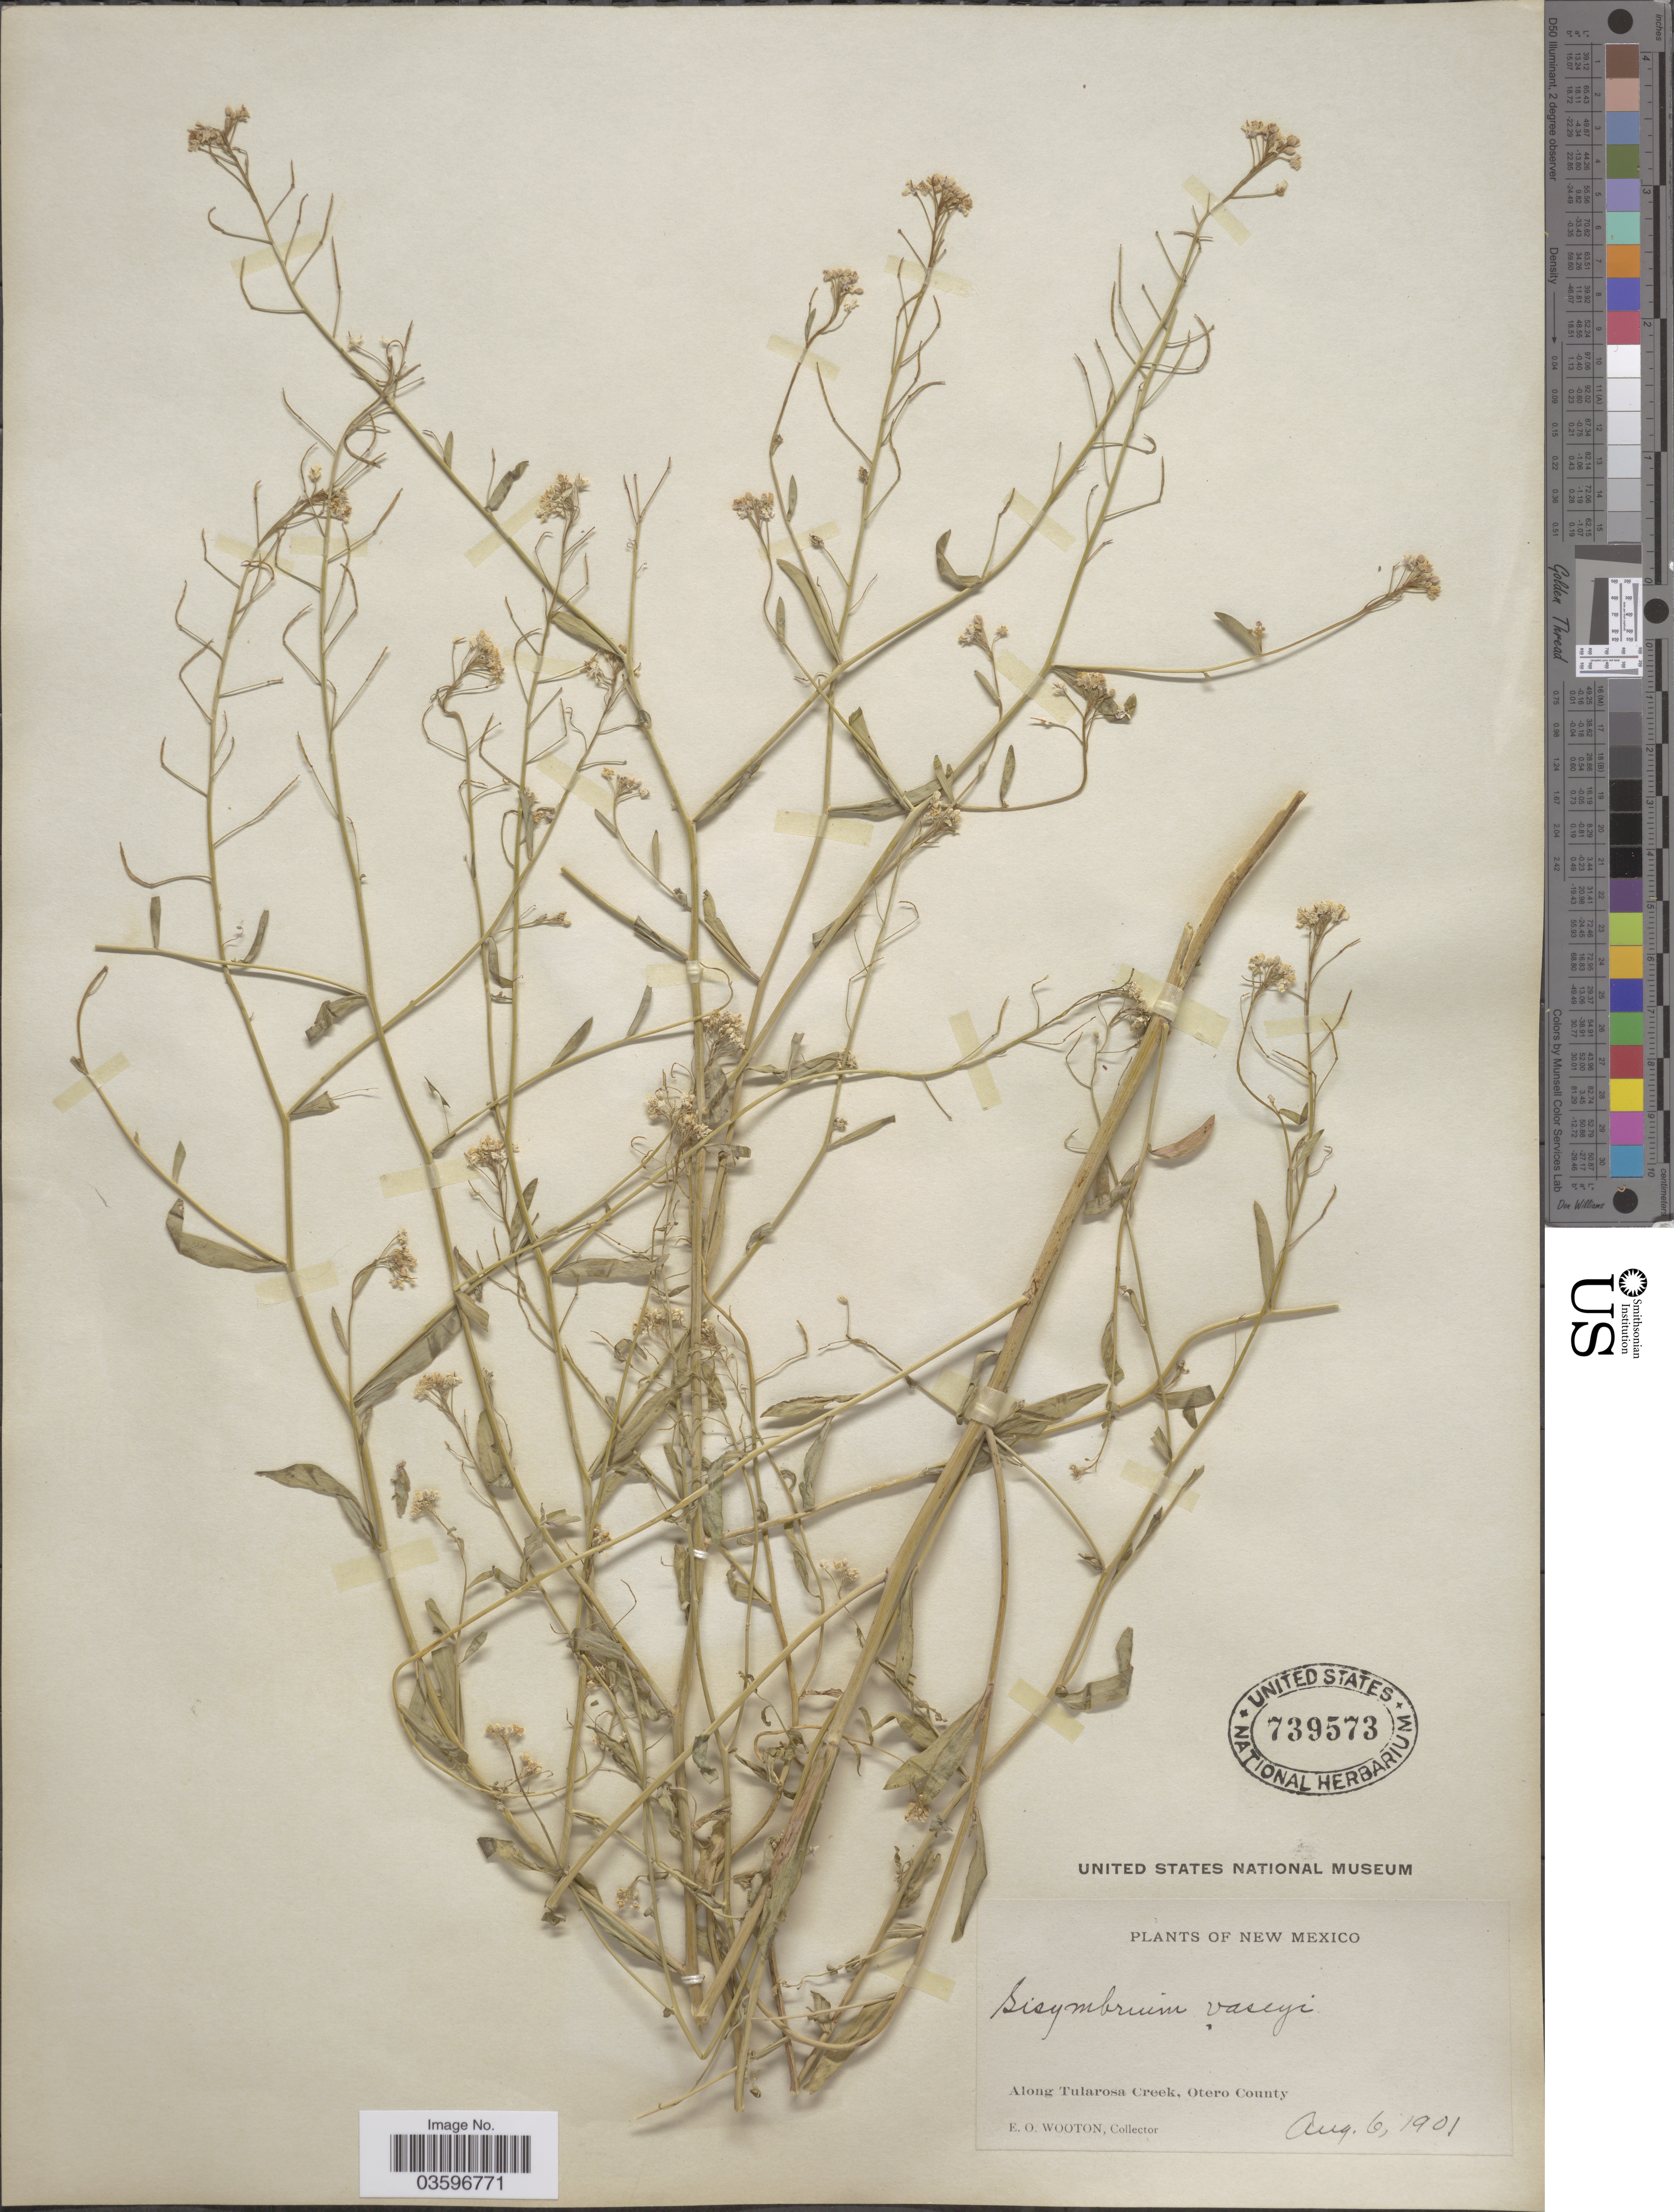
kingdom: Plantae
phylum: Tracheophyta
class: Magnoliopsida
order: Brassicales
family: Brassicaceae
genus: Thelypodiopsis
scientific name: Thelypodiopsis vaseyi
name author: (S. Watson ex B.L. Rob.) Rollins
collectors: E. O. Wooton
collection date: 1901-08-06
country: United States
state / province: New Mexico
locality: Along Tularosa Creek, Otero County.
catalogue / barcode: US 739573